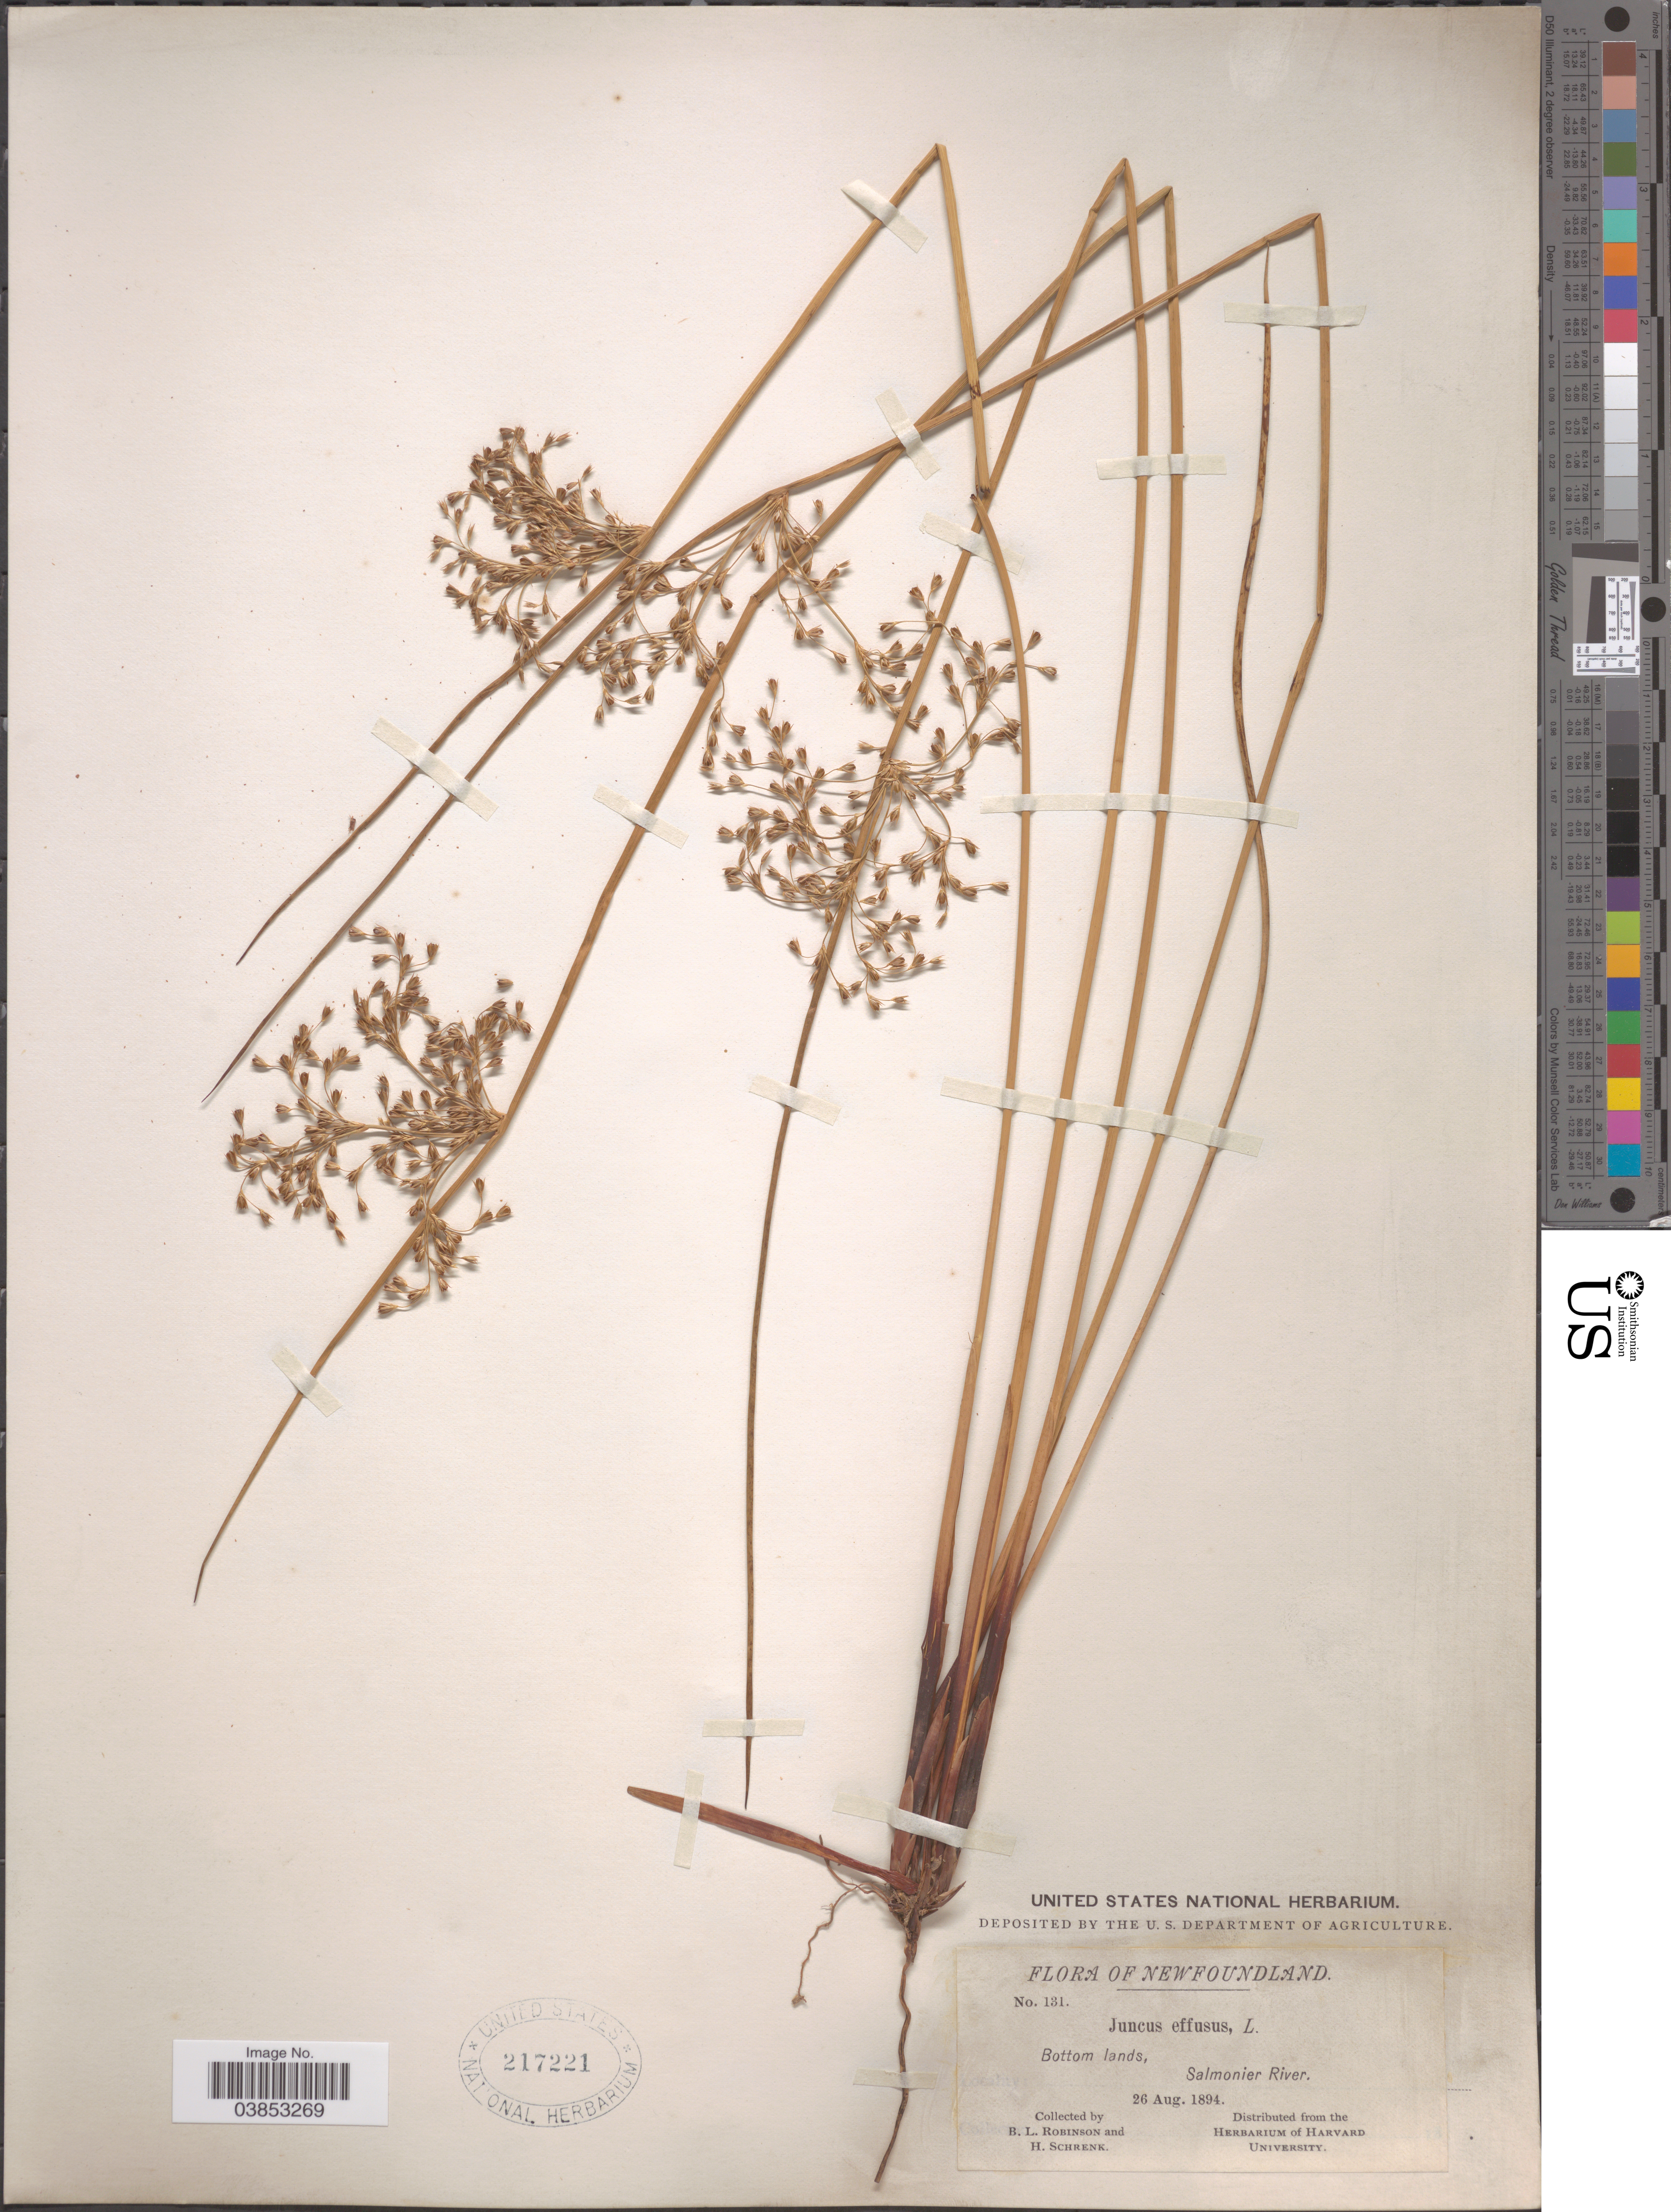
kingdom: Plantae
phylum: Tracheophyta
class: Liliopsida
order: Poales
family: Juncaceae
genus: Juncus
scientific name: Juncus effusus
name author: L.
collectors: B. L. Robinson & H. Schrenk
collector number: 131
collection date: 1894-08-26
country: Canada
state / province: Newfoundland and Labrador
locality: Bottom lands, Salmonier River.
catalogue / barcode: US 217221